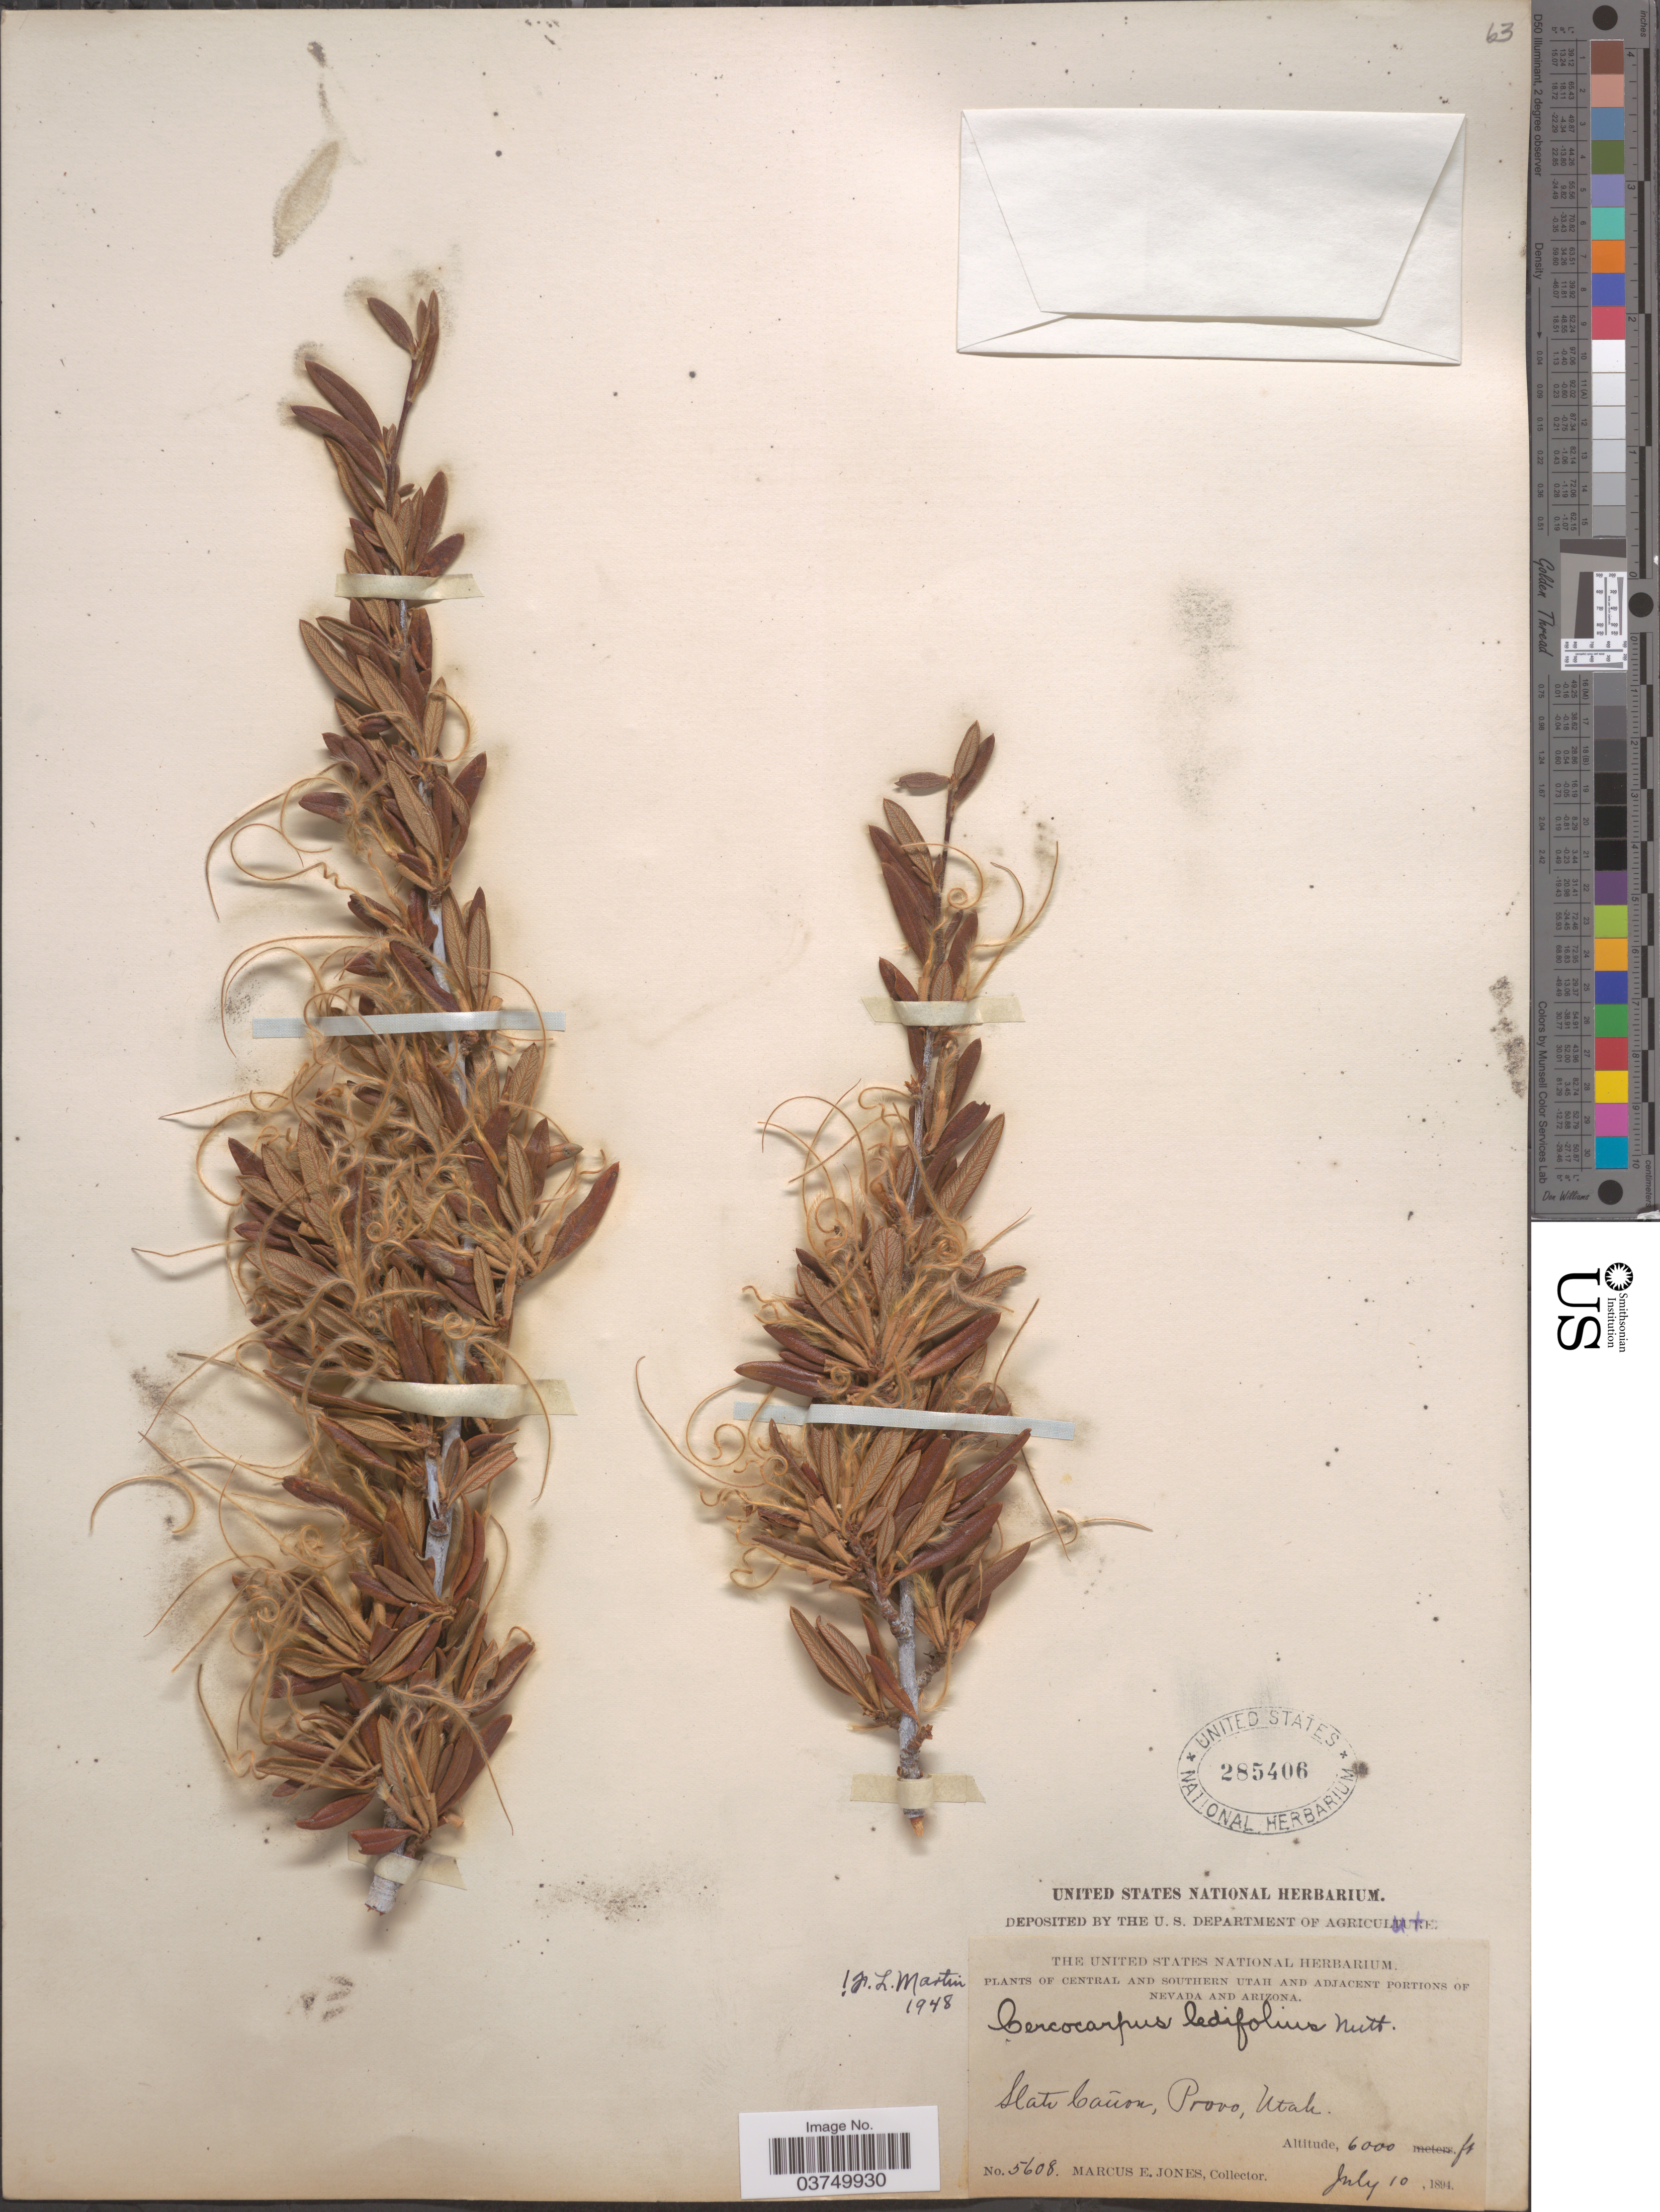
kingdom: Plantae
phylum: Tracheophyta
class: Magnoliopsida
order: Rosales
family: Rosaceae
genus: Cercocarpus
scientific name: Cercocarpus ledifolius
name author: Nutt.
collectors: M. E. Jones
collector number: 5608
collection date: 1894-07-10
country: United States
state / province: Utah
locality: Central and Southern Utah. Slate Cañon, Provo.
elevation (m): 1829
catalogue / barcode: US 285406